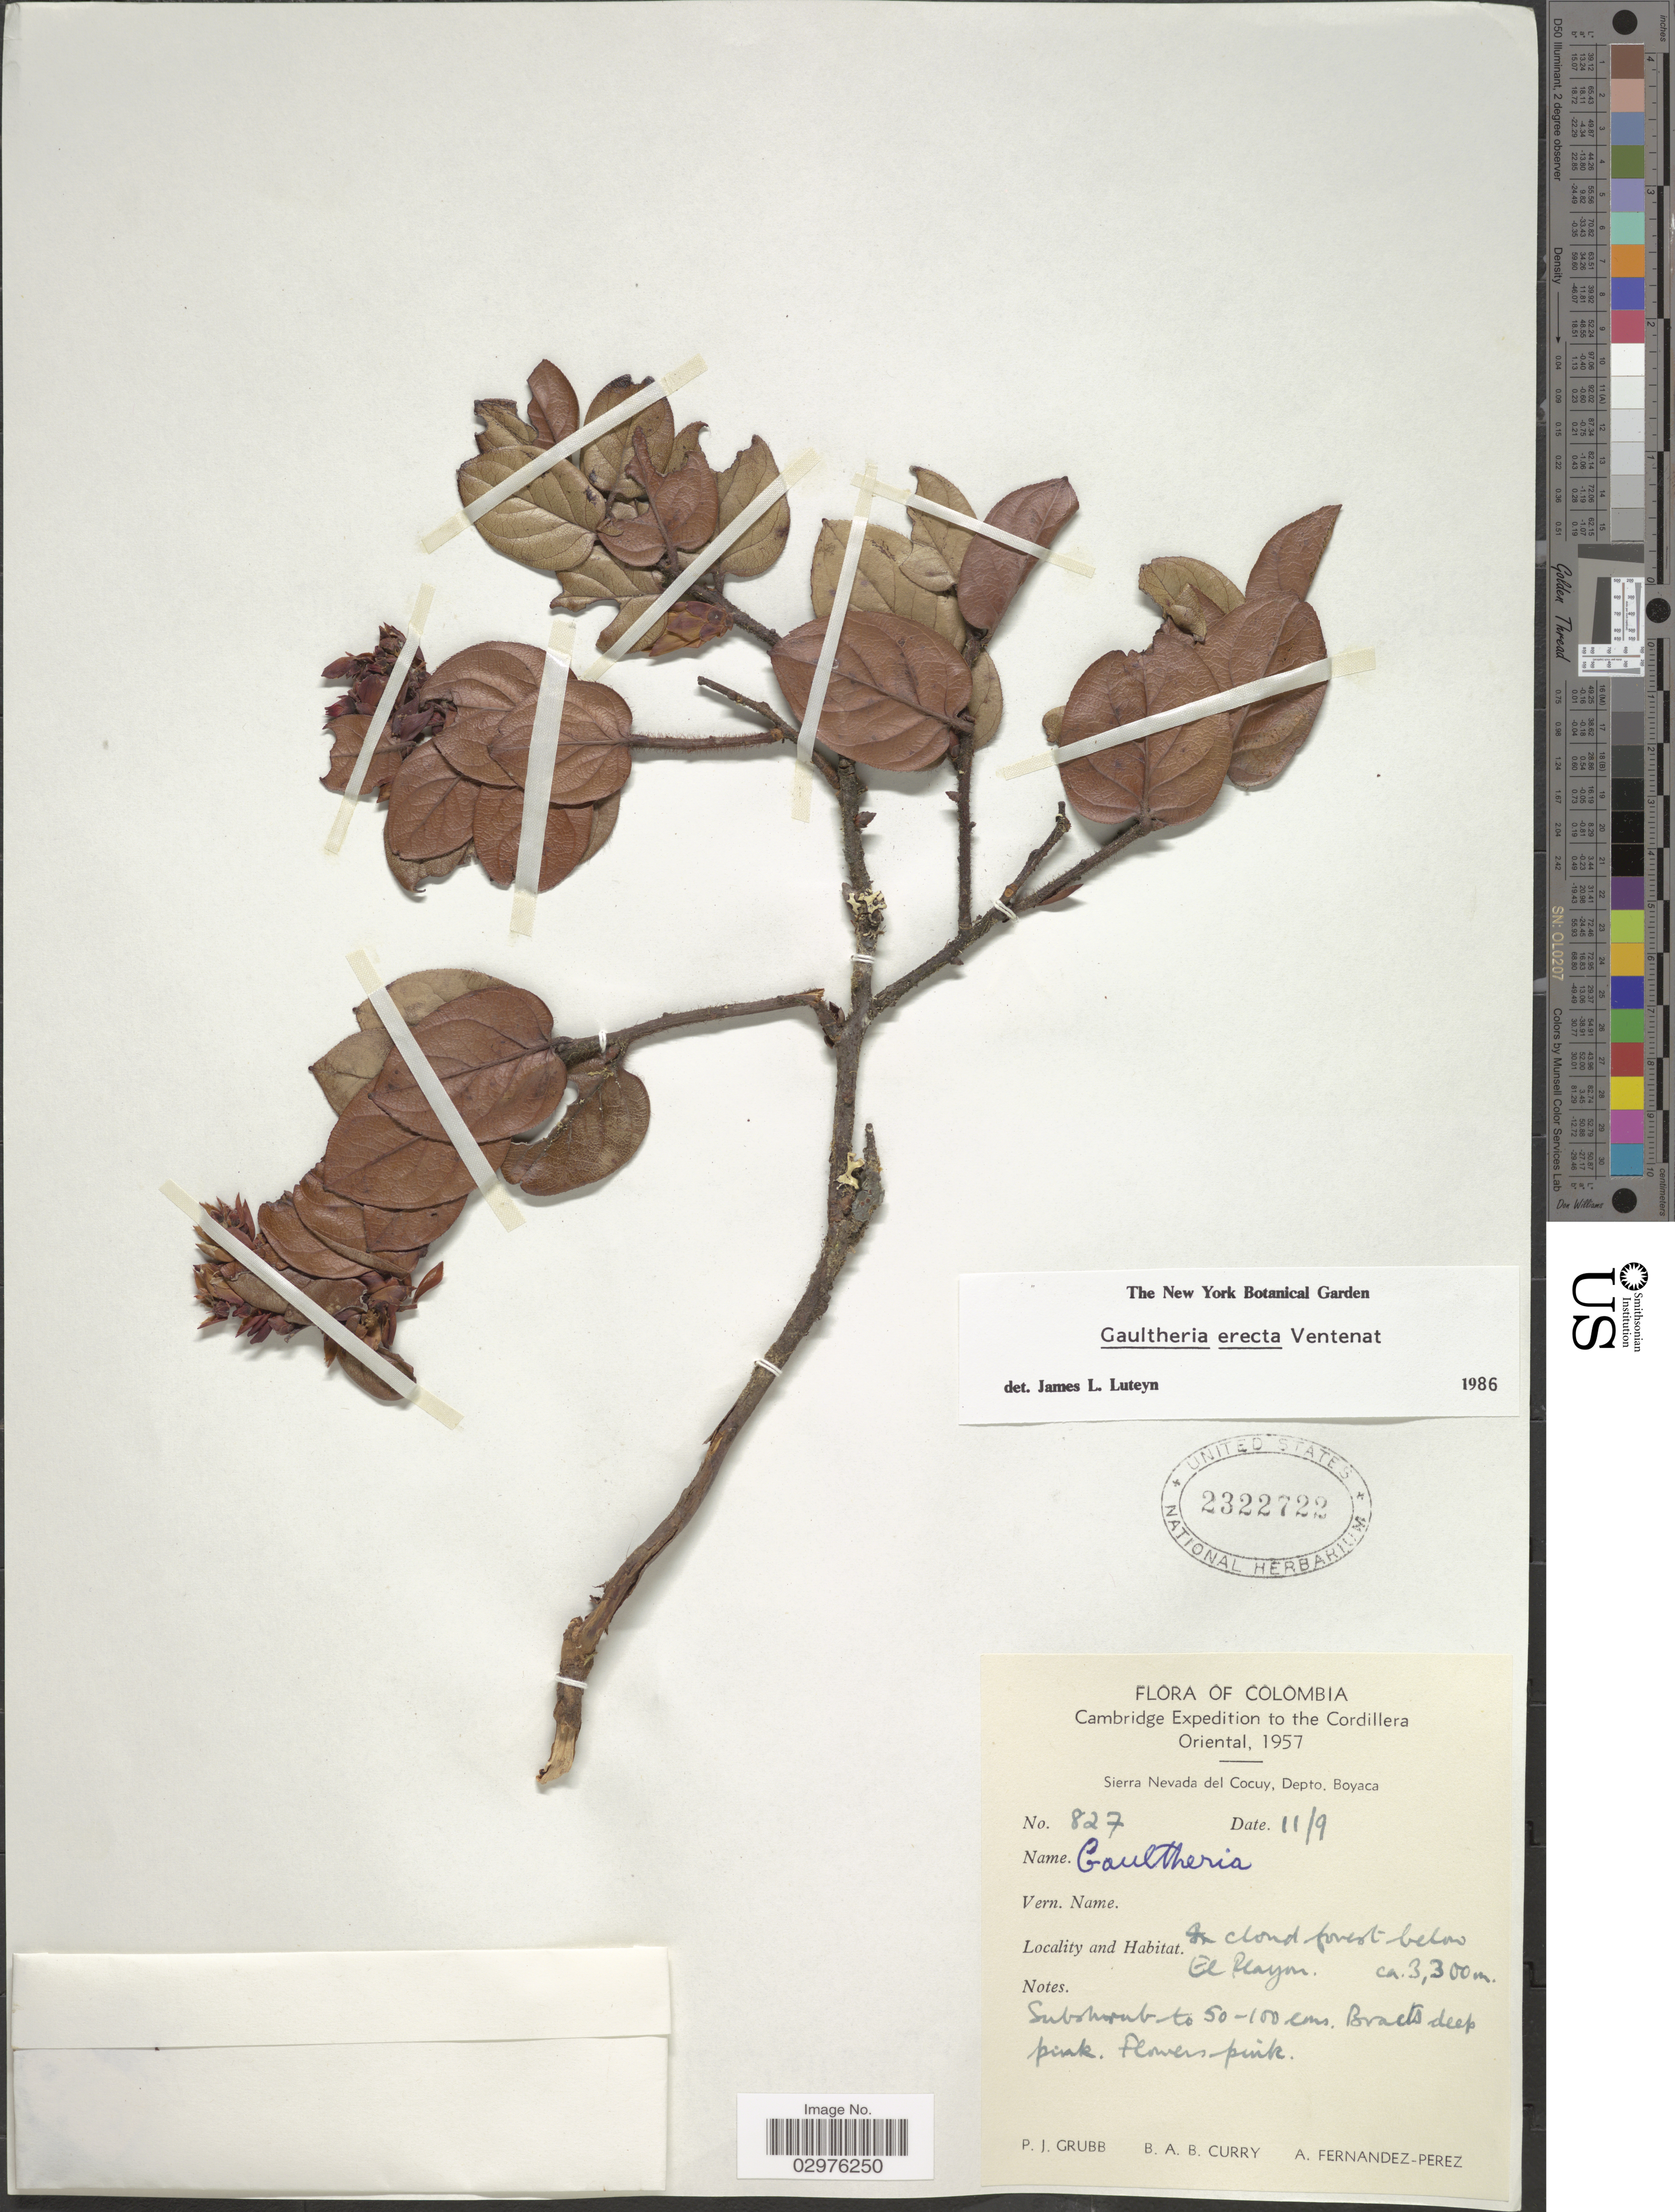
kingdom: Plantae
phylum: Tracheophyta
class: Magnoliopsida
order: Ericales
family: Ericaceae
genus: Gaultheria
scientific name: Gaultheria erecta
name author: Vent.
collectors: P. J. Grubb, B. A. B. Curry & A. Fernández-Pérez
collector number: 827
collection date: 1957-09-11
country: Colombia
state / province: Boyacá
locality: The Cordillera Oriental. Sierra Nevada del Cocuy, Depto. Boyaca. Cloud forest below El Playon.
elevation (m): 3300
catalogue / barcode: US 2322722